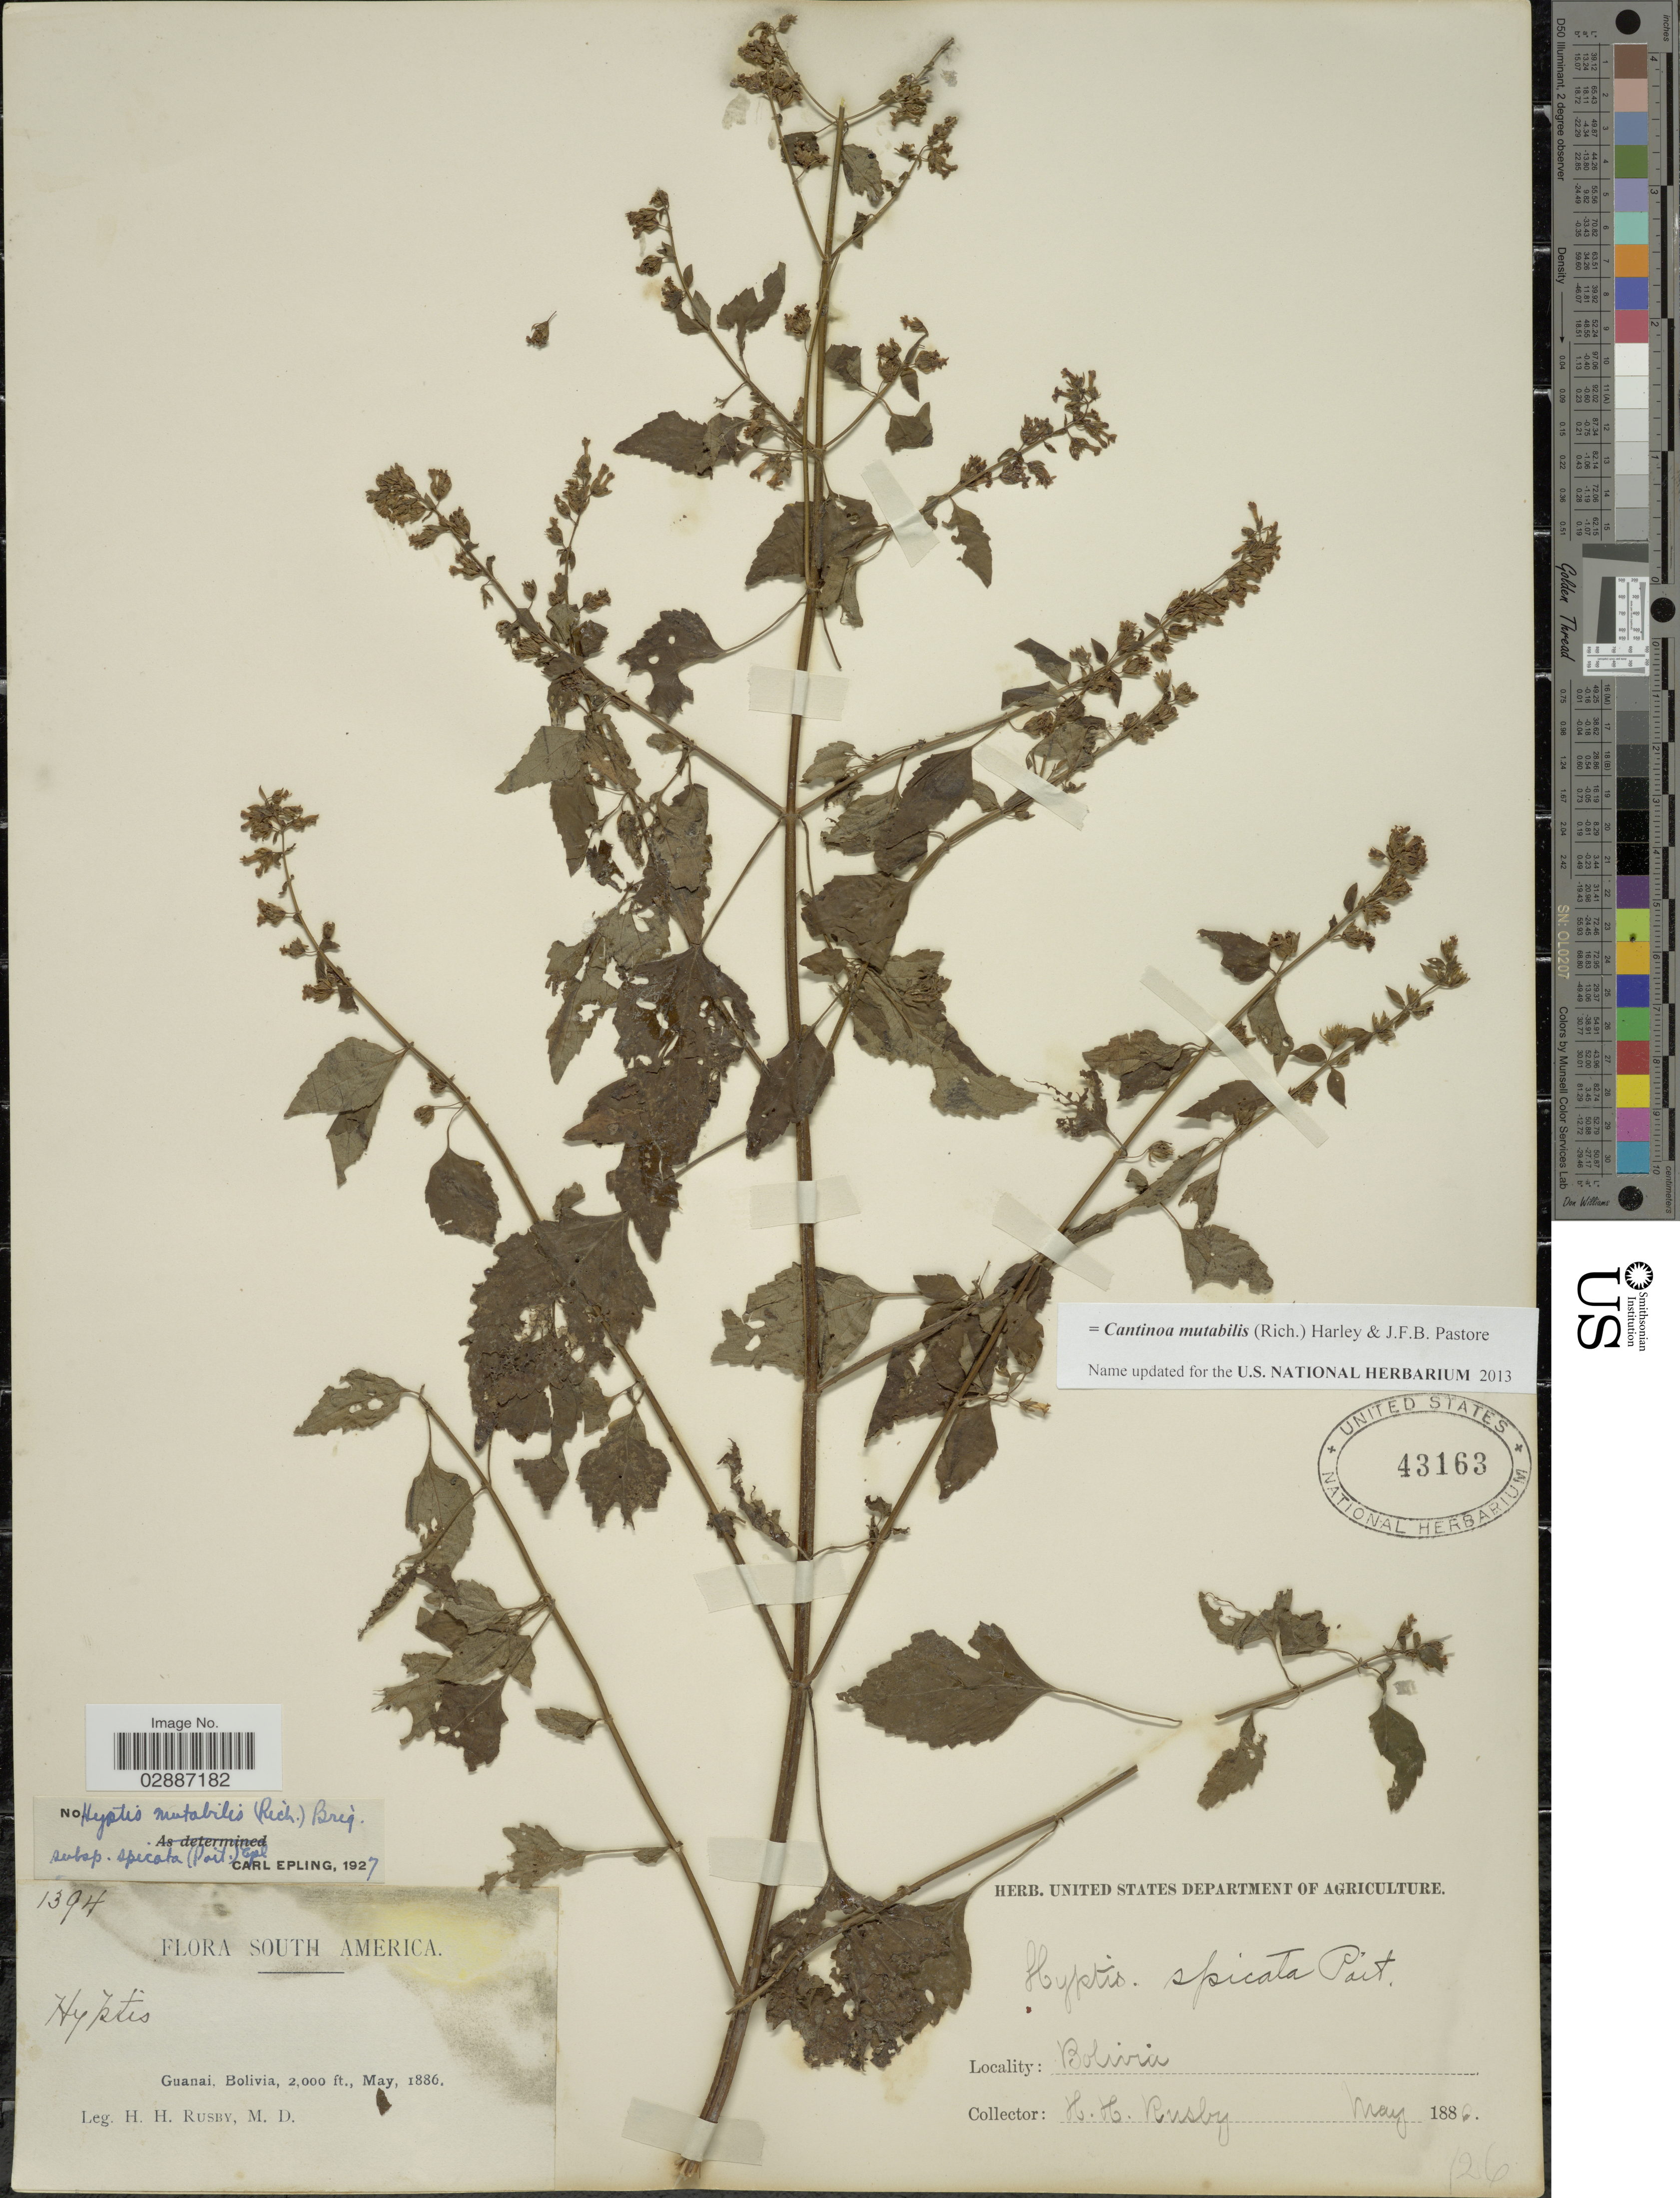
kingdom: Plantae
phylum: Tracheophyta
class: Magnoliopsida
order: Lamiales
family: Lamiaceae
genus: Cantinoa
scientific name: Cantinoa mutabilis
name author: (Epling) Harley & J.F.B. Pastore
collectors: H. H. Rusby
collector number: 1394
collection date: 1886-05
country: Bolivia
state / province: La Páz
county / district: Larecaja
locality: Guanay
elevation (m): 610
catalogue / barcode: US 43163